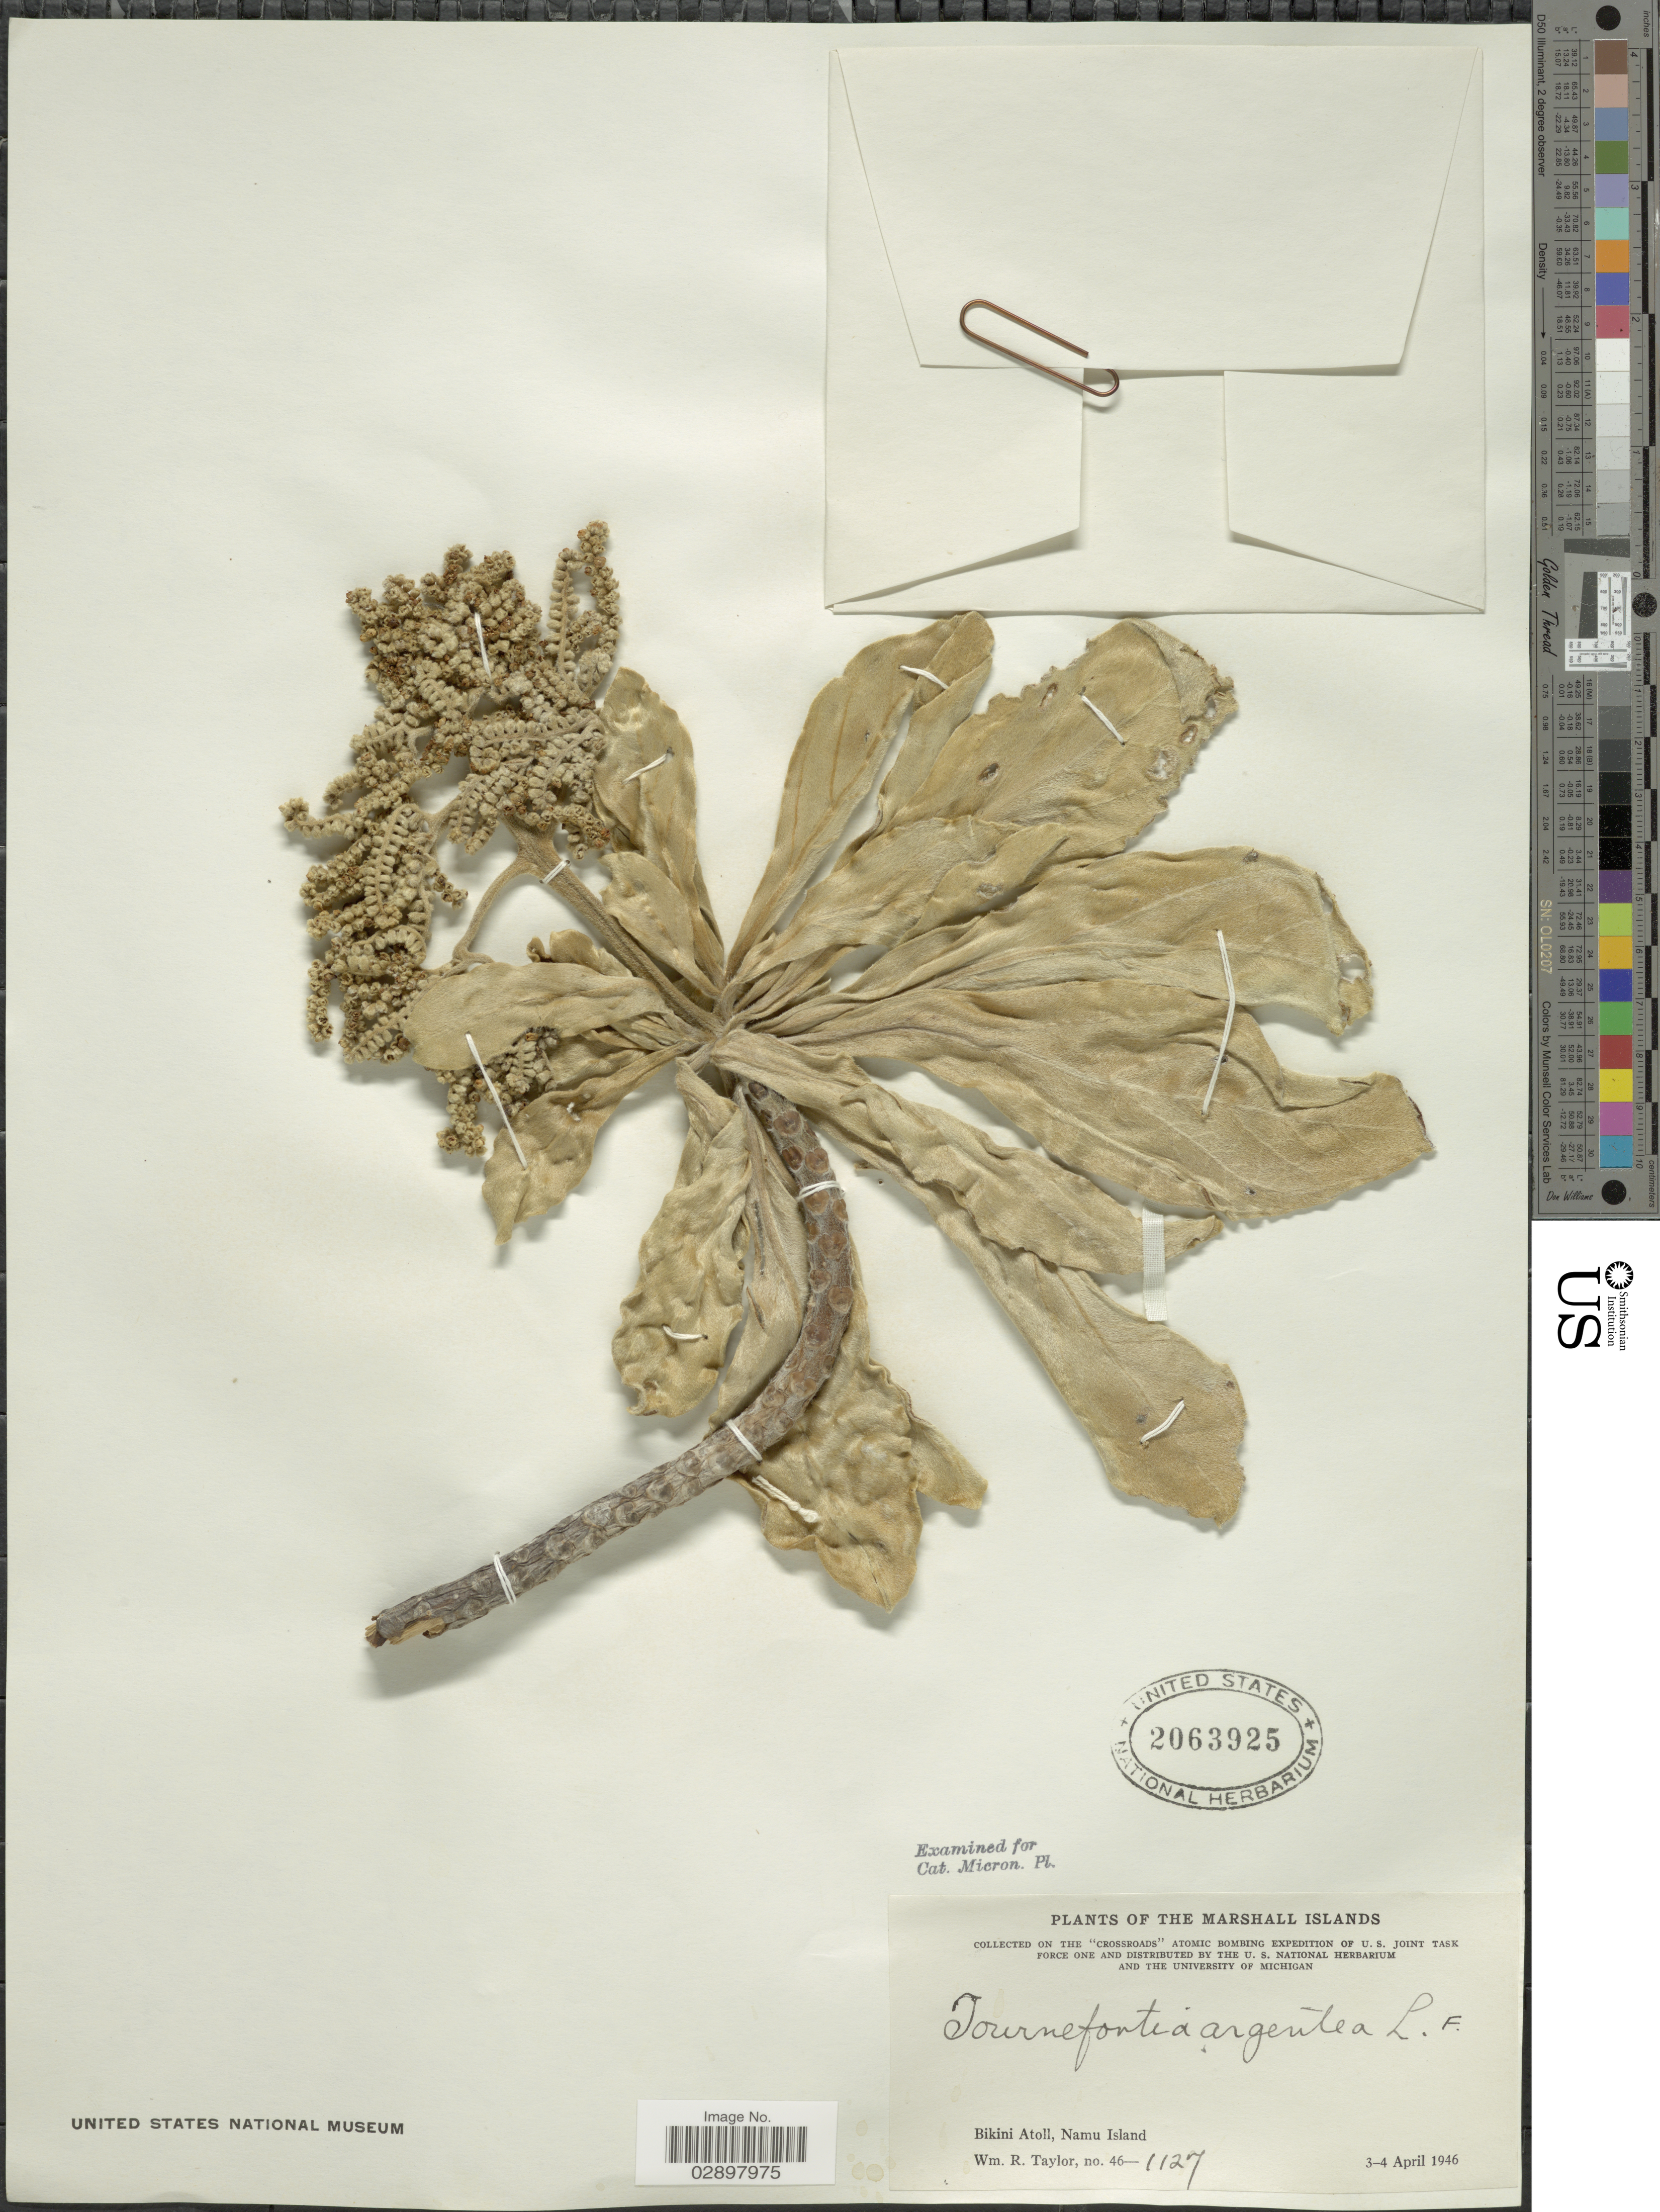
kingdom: Plantae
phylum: Tracheophyta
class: Magnoliopsida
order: Boraginales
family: Heliotropiaceae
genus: Heliotropium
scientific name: Heliotropium arboreum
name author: (Blanco) Mabberley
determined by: Wagner, W. L., (BOT), Smithsonian Institution - National Museum of Natural History (UNITED STATES)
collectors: W. R. Taylor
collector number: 45-1127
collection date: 1946-04-03/1946-04-04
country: Marshall Islands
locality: Bikini Atoll, Namu Island.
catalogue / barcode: US 2063925